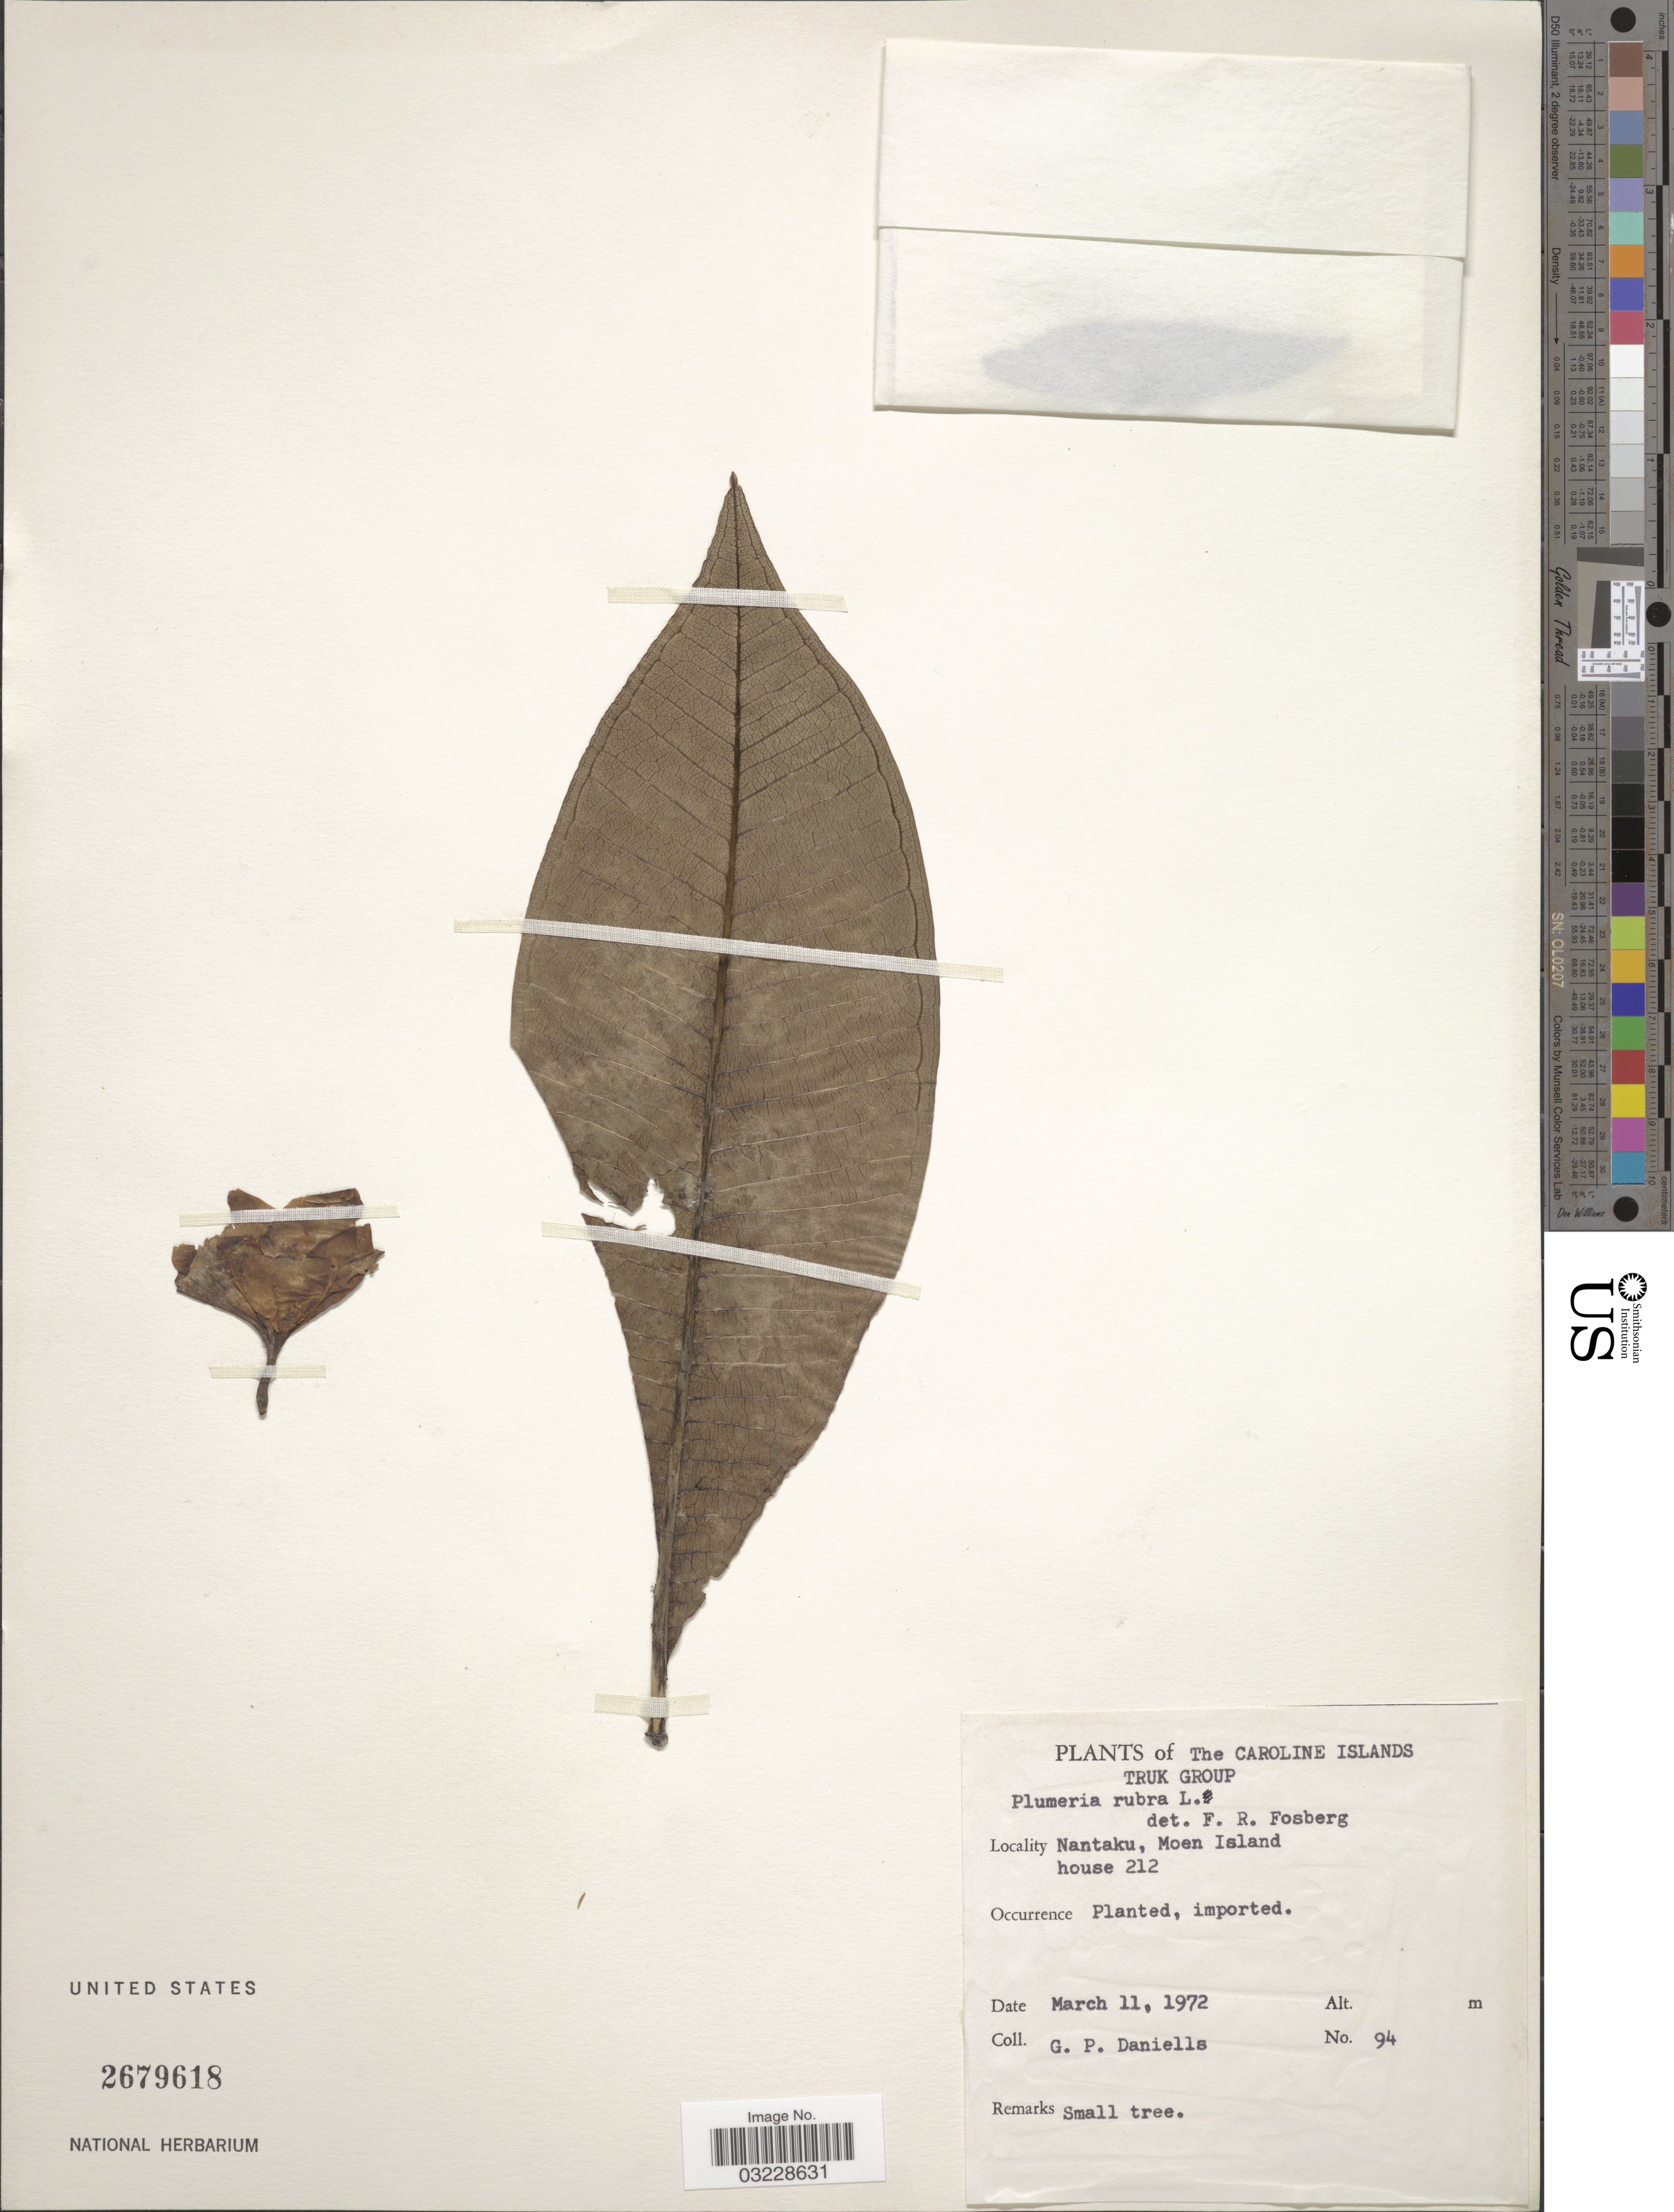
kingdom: Plantae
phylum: Tracheophyta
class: Magnoliopsida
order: Gentianales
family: Apocynaceae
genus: Plumeria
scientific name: Plumeria rubra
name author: L.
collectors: G. Daniells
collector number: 94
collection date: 1972-03-11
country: Micronesia, Federated States of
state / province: Truk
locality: The Caroline Islands, Truk Group, Nantaku, Moen Island, house 212.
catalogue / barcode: US 2679618